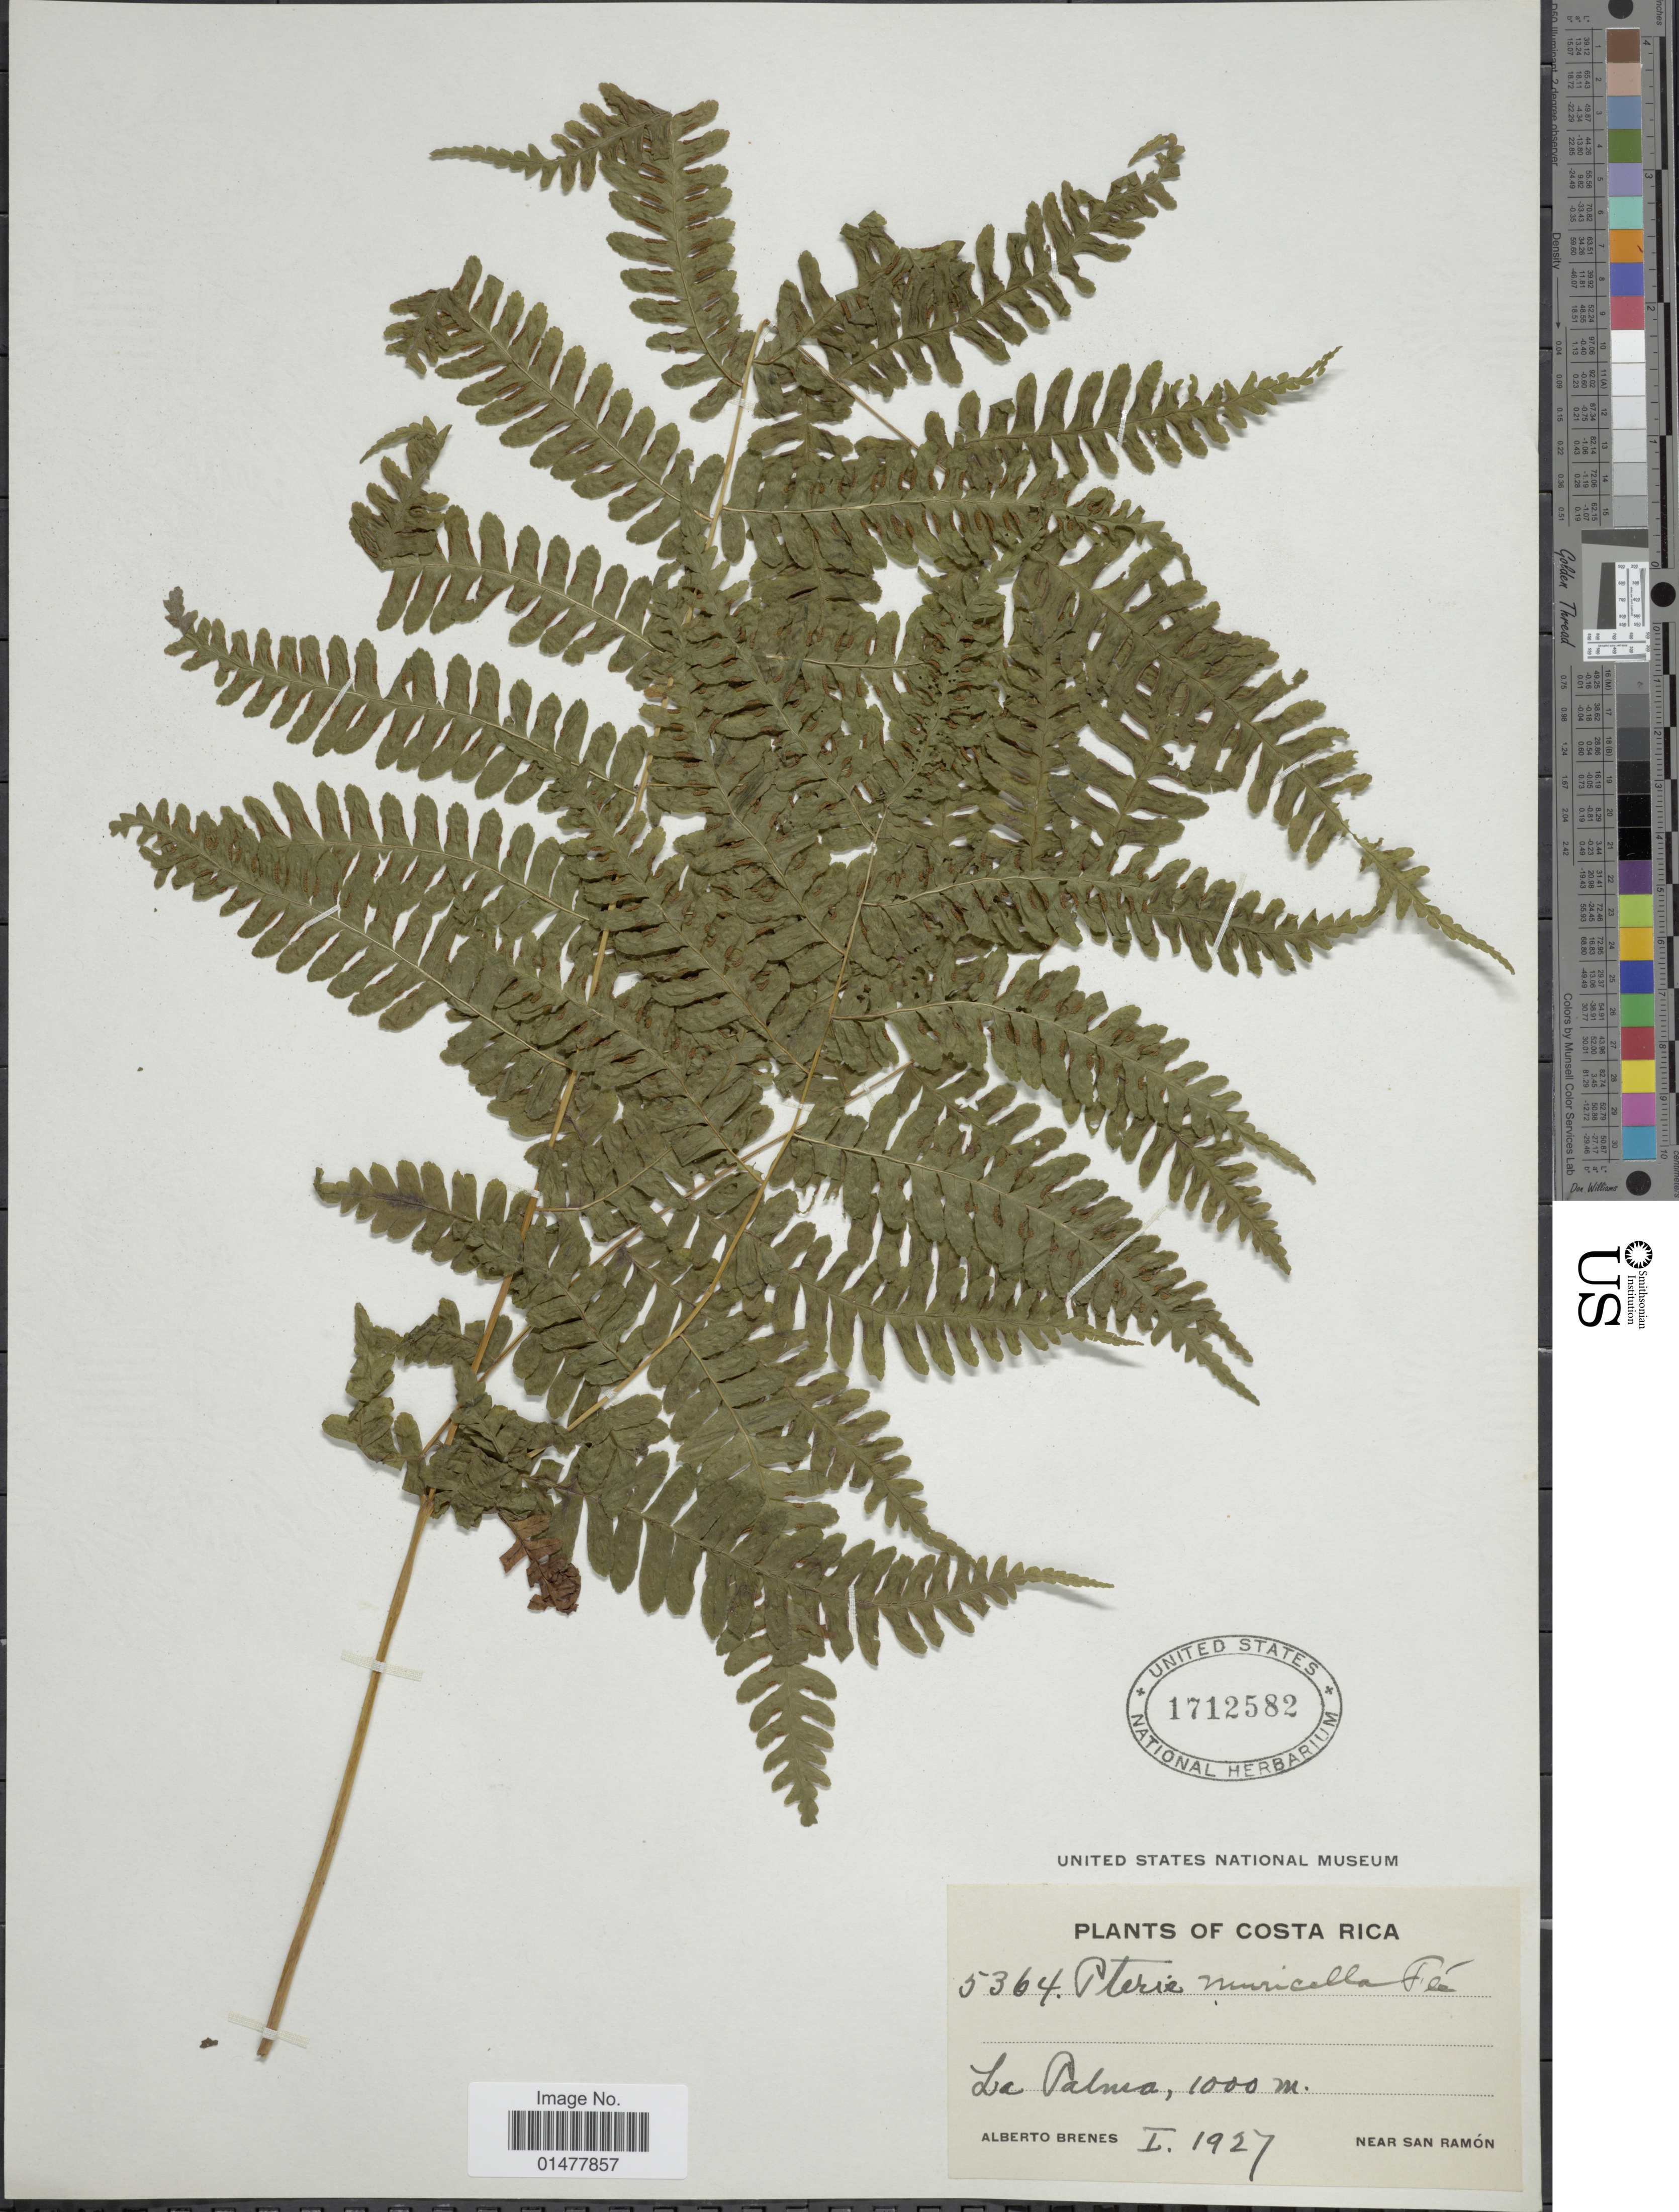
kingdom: Plantae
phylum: Tracheophyta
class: Polypodiopsida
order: Polypodiales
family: Pteridaceae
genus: Pteris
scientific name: Pteris muricella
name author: Fée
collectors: A. Brenes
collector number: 5364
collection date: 1927-01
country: Costa Rica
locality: Plants of Costa Rica, La Palma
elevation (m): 1000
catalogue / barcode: US 1712582